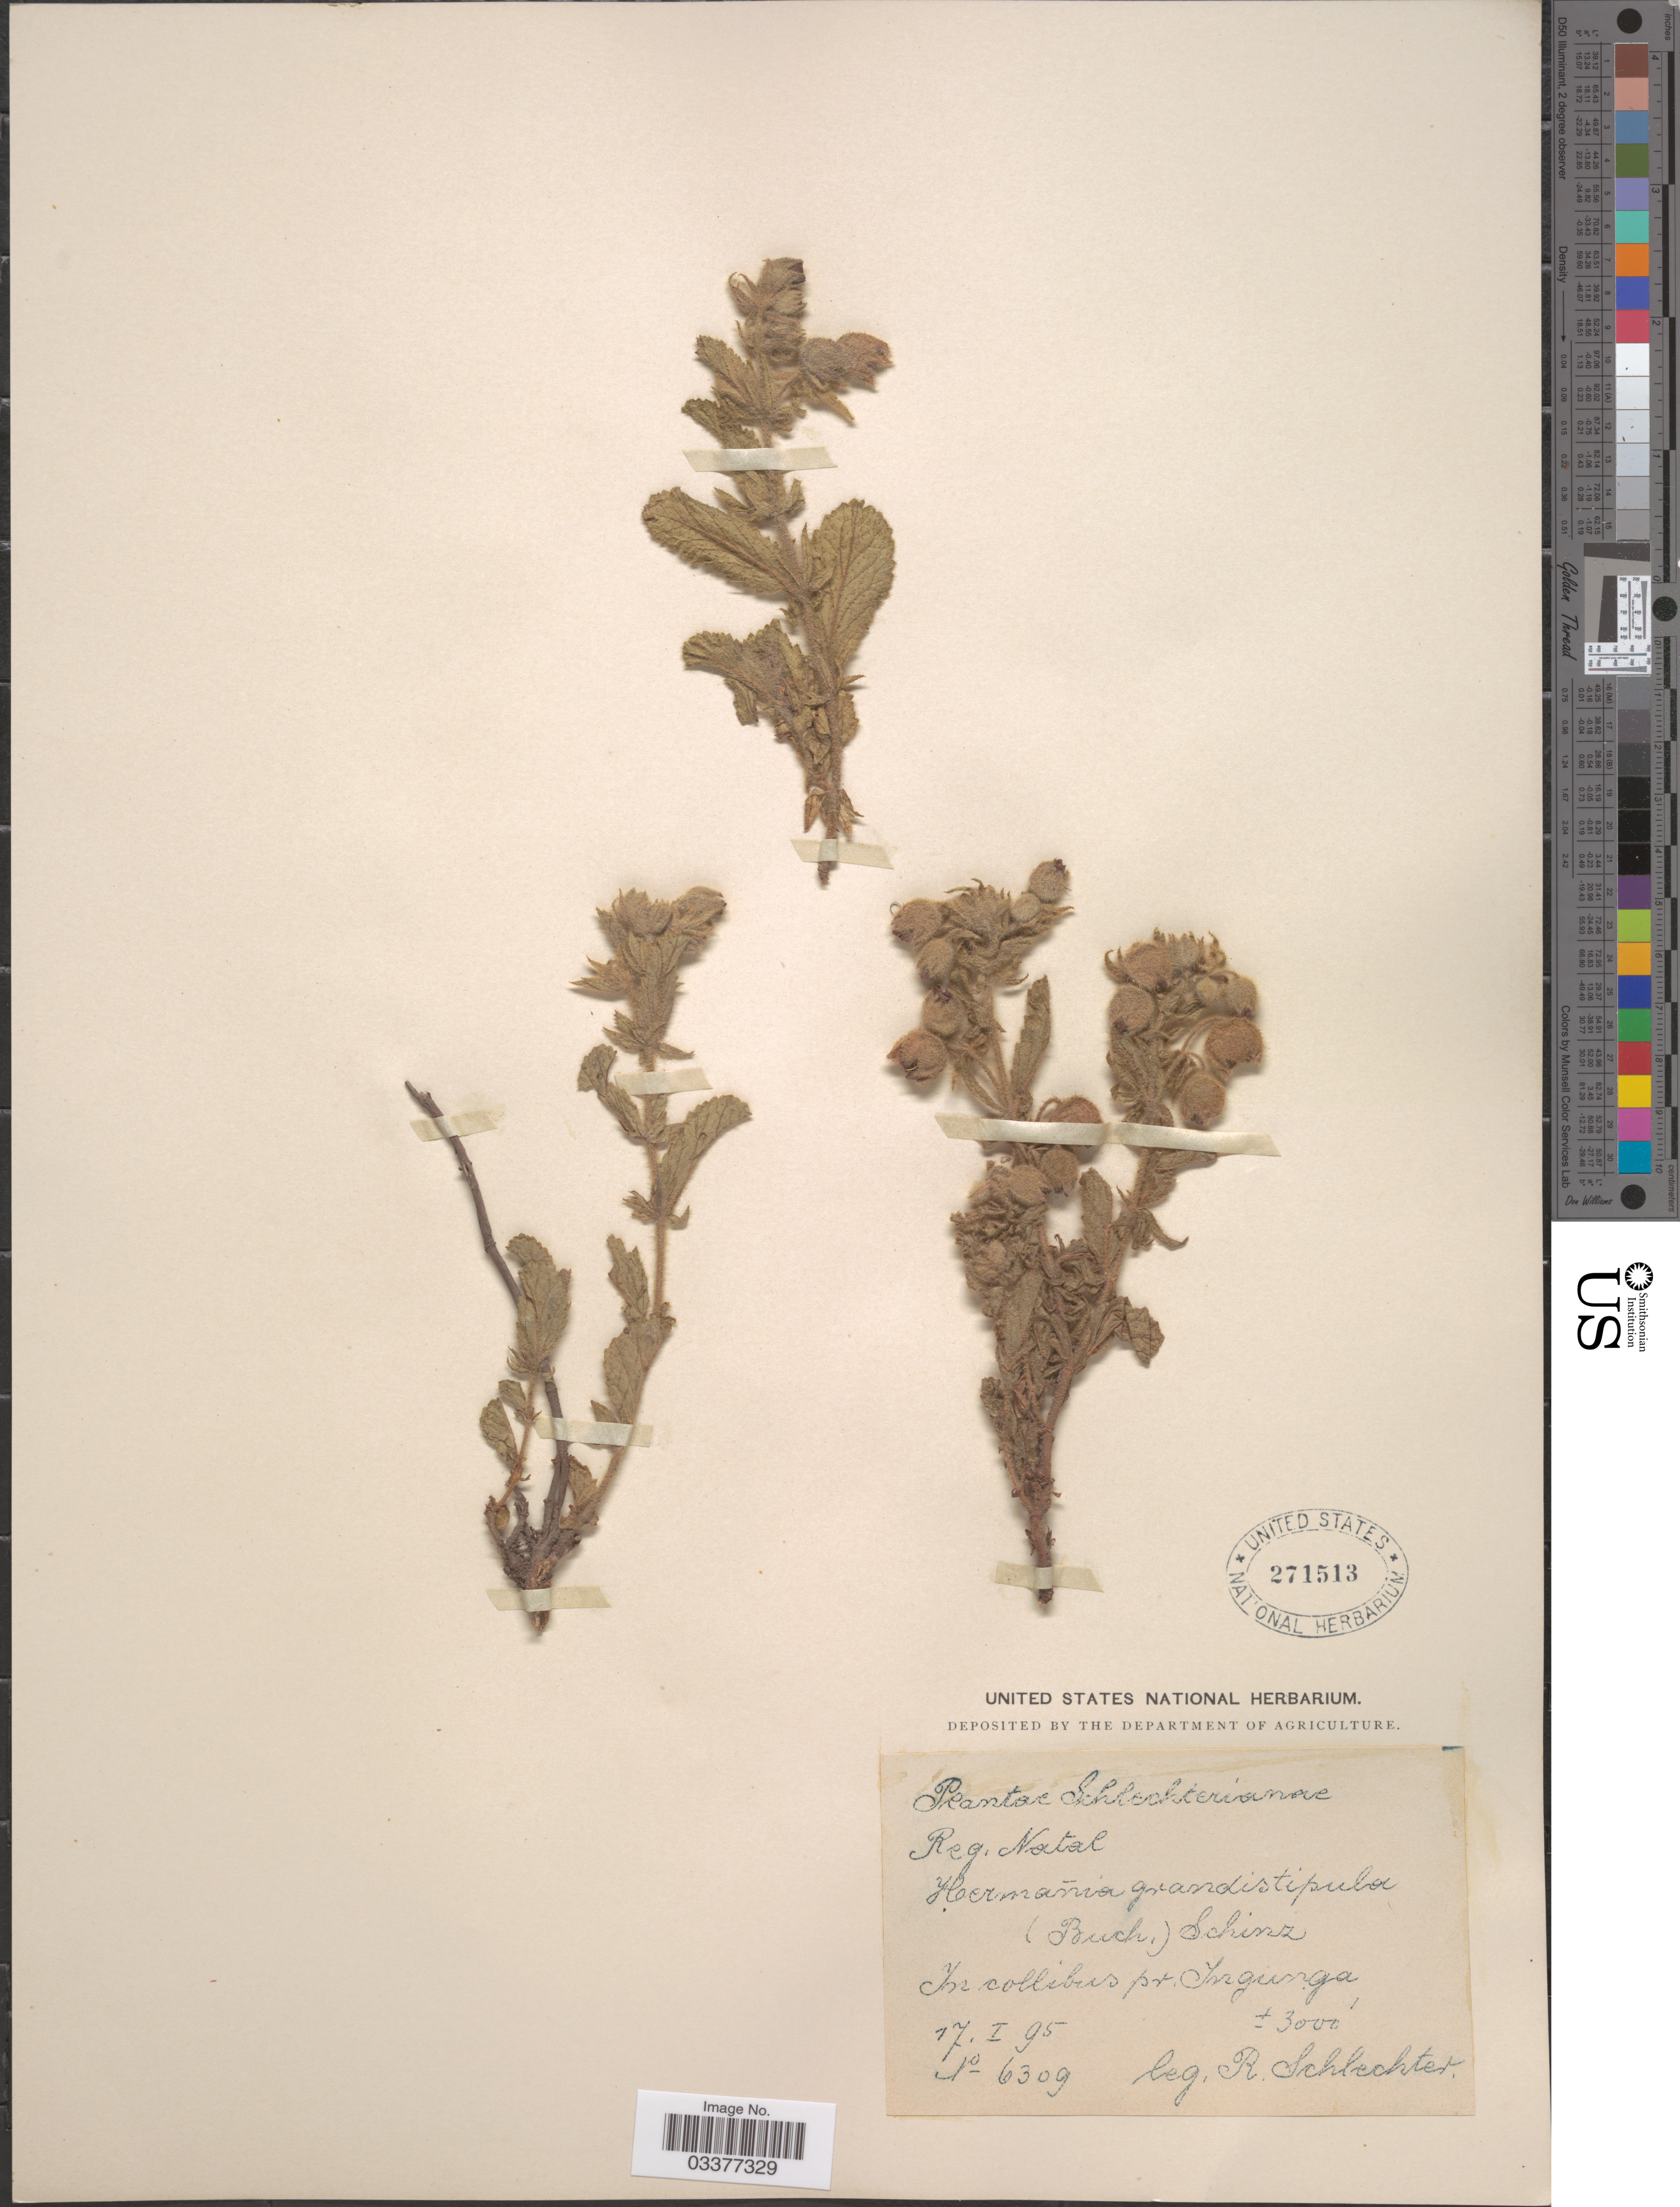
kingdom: Plantae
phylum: Tracheophyta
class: Magnoliopsida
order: Malvales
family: Malvaceae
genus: Hermannia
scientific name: Hermannia grandistipula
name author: (Buching ex Harv.) K. Schum.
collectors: F. R. R. Schlechter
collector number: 6309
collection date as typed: Transcribed d/m/y: 17/1/95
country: South Africa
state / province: KwaZulu-Natal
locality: Reg. Natal. In collibus pr. Ingunga.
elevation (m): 914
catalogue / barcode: US 271513